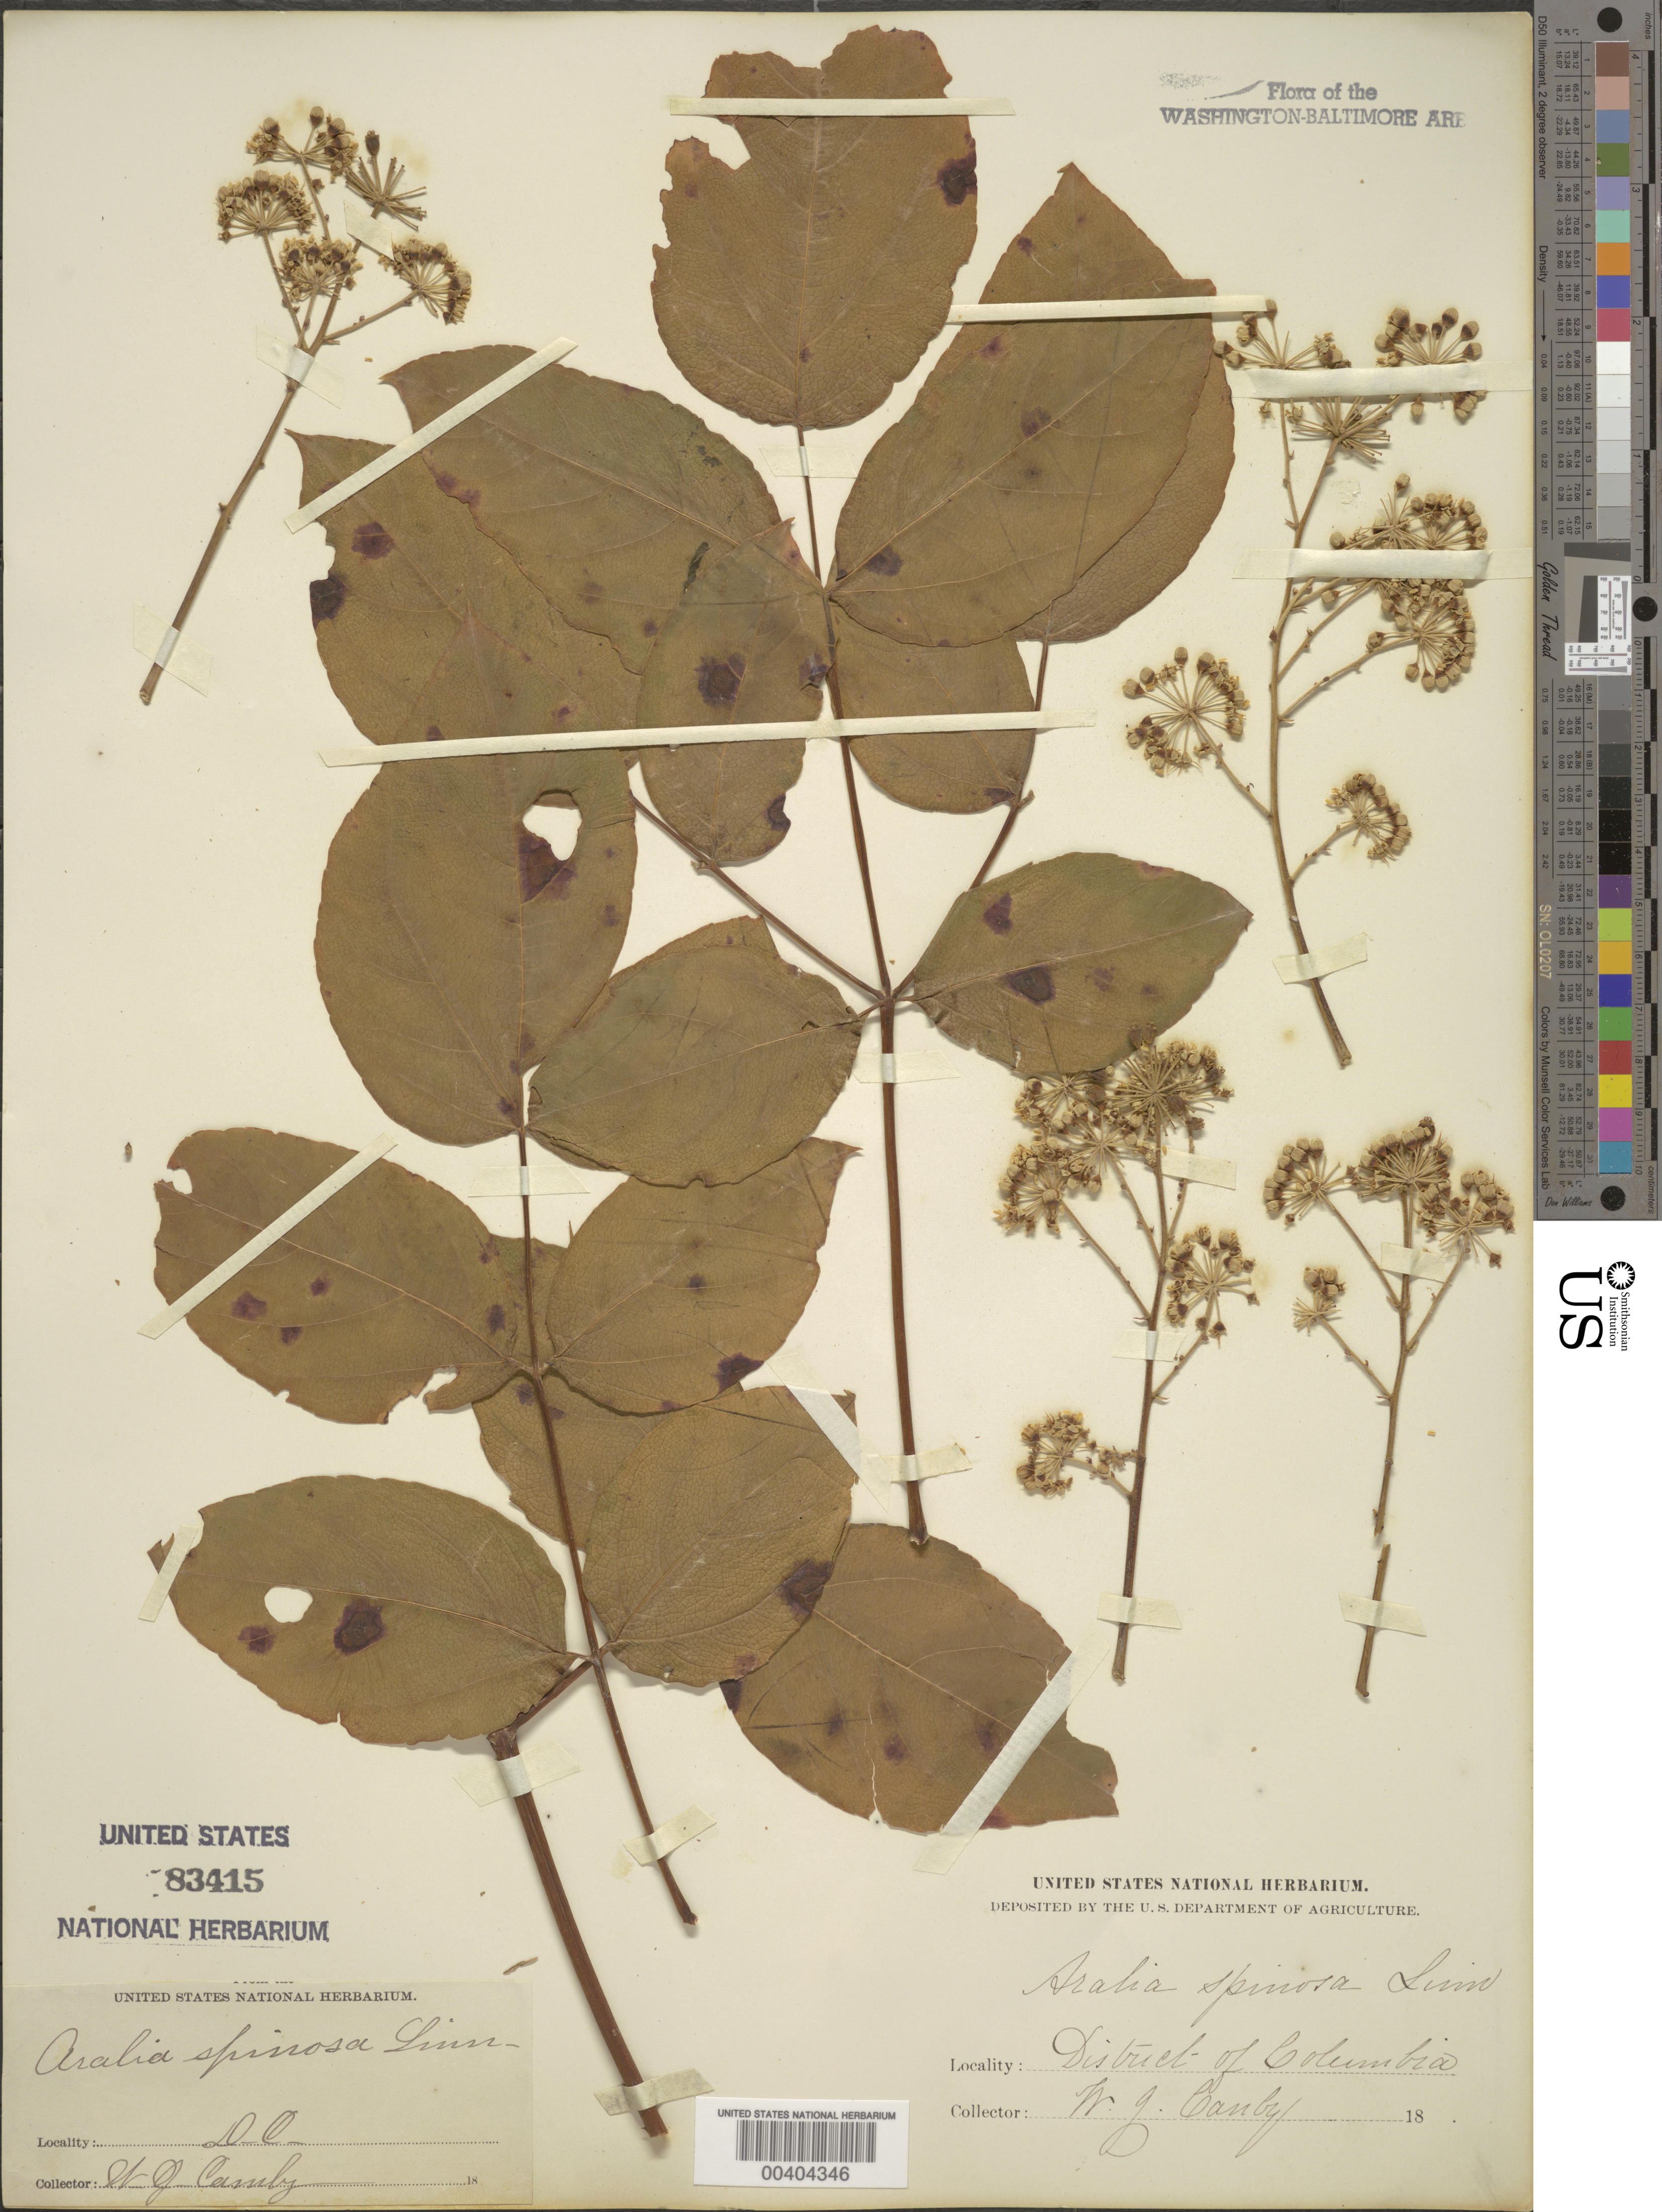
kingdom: Plantae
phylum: Tracheophyta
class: Magnoliopsida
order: Apiales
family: Araliaceae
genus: Aralia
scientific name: Aralia spinosa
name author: L.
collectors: W. Canby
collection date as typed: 18--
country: United States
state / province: District of Columbia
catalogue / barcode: US 83415